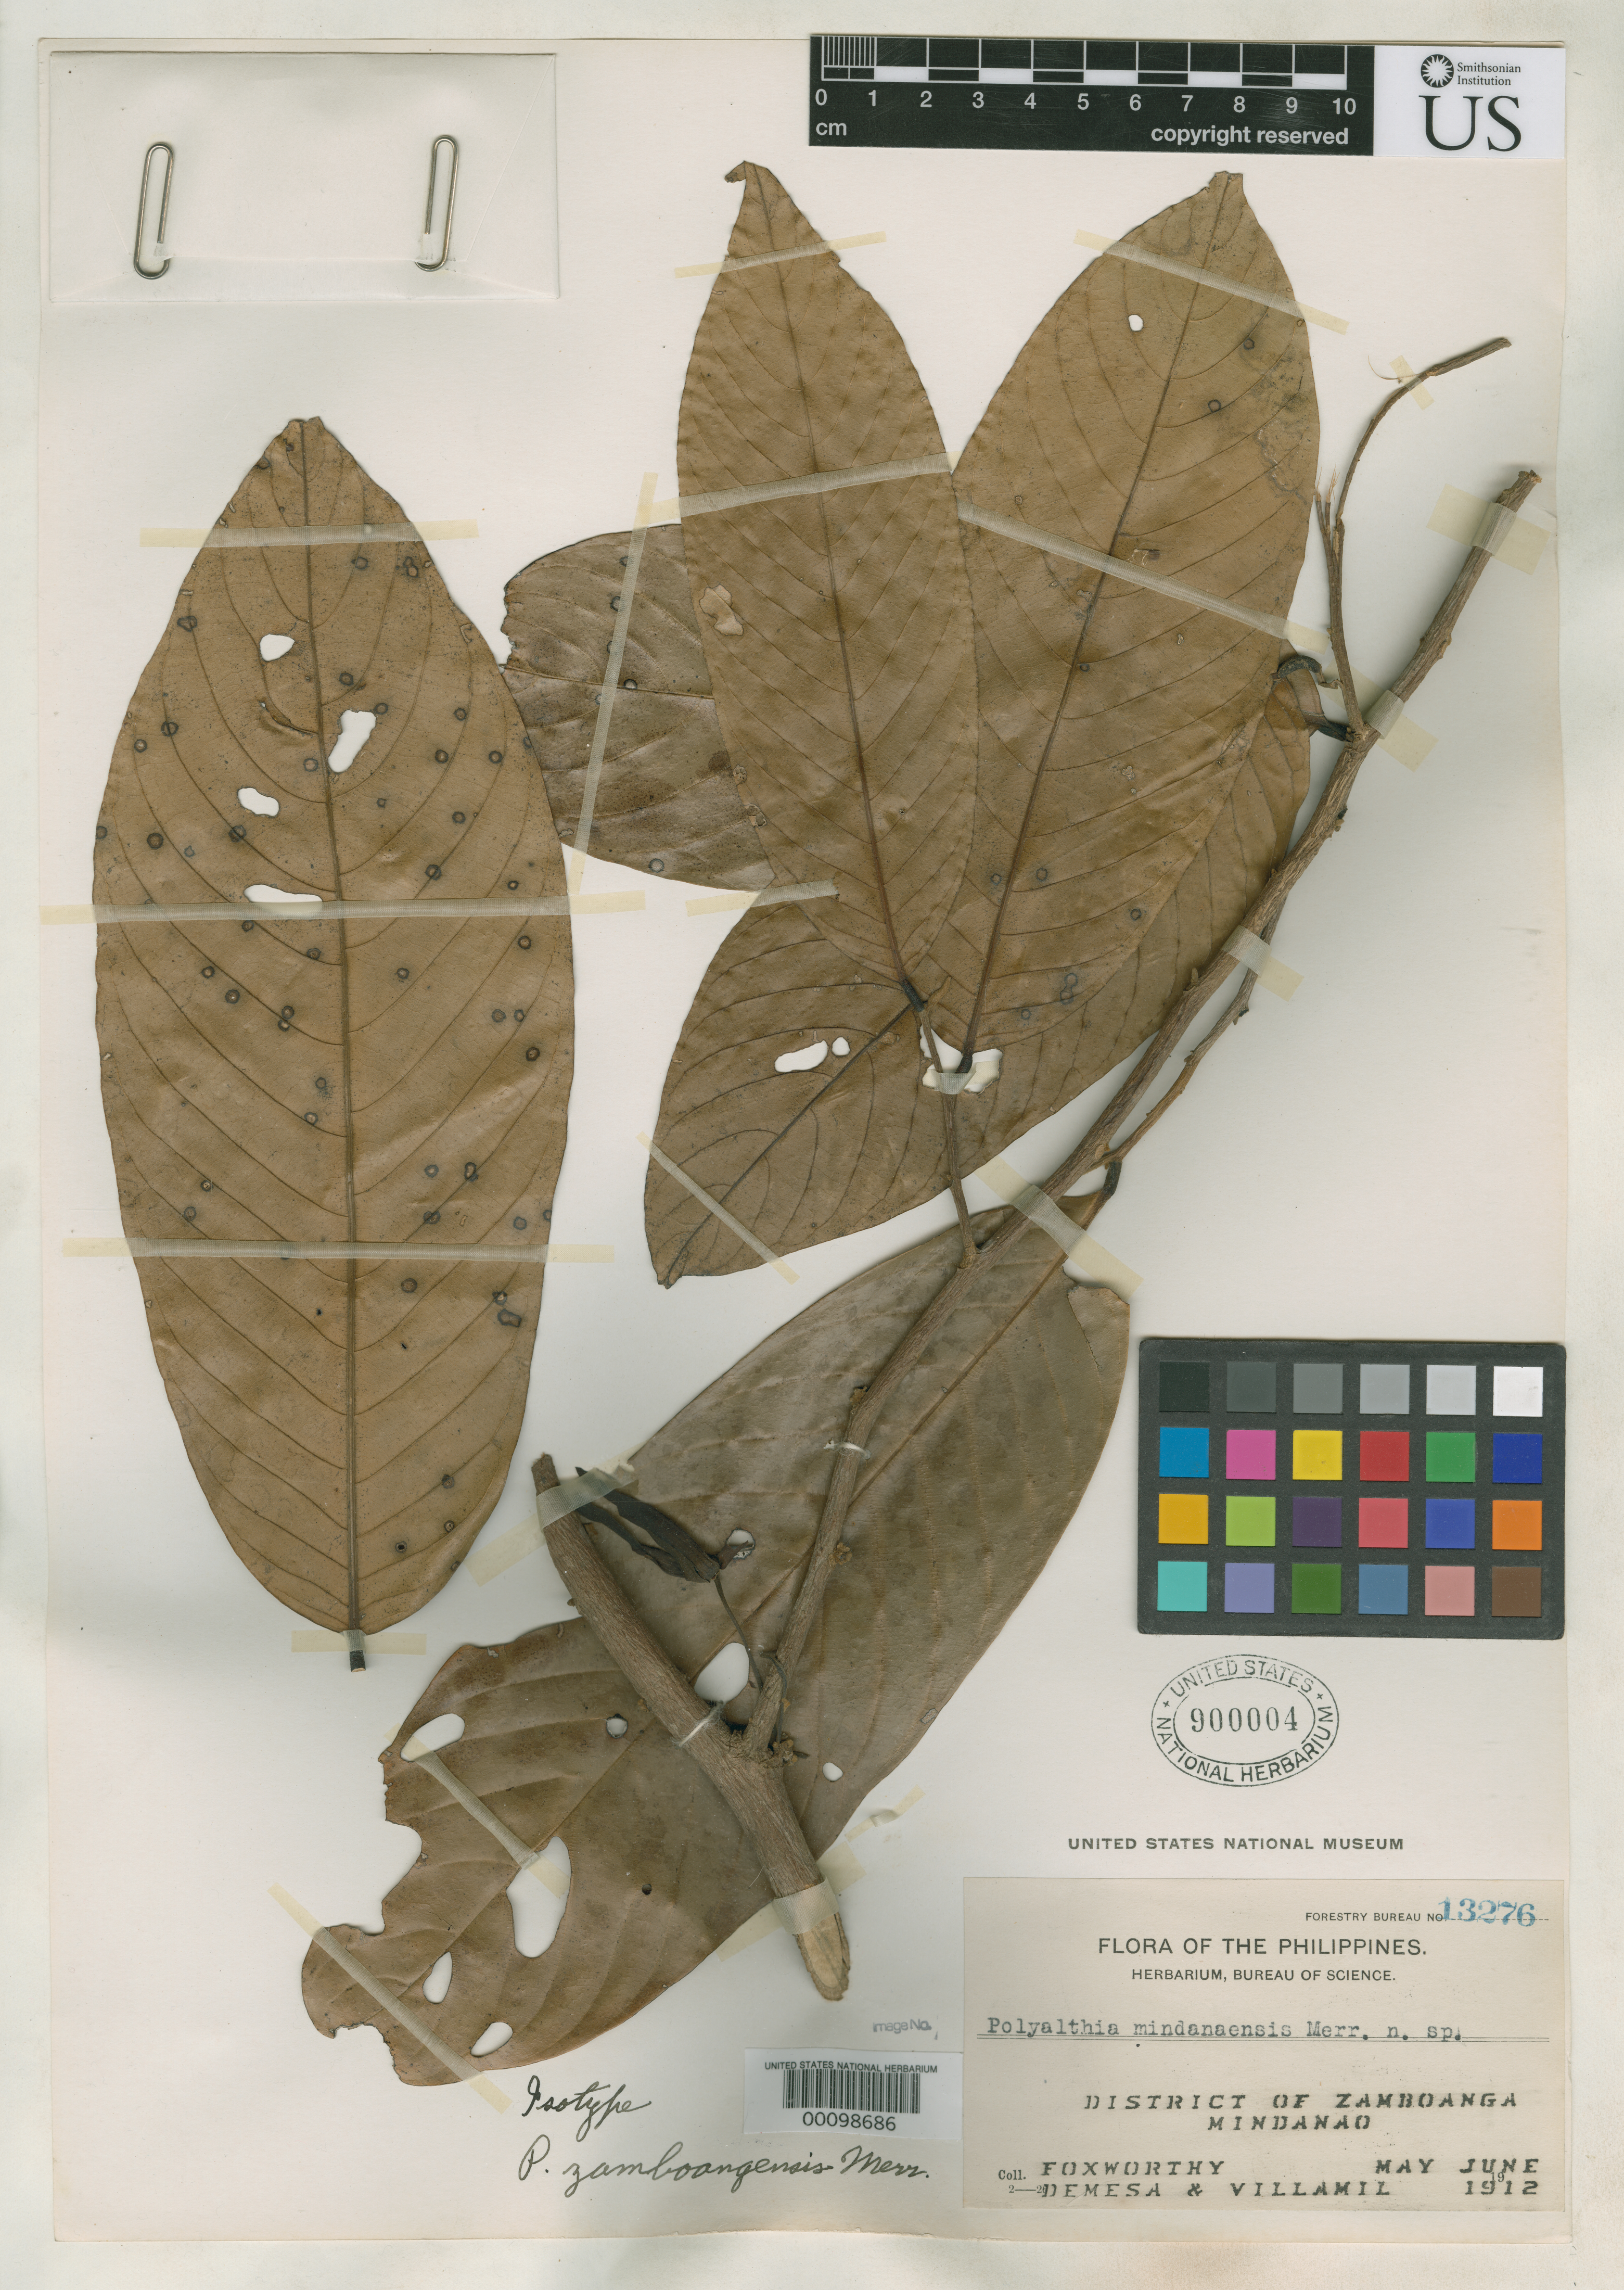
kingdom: Plantae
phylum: Tracheophyta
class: Magnoliopsida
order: Magnoliales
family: Annonaceae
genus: Polyalthia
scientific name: Polyalthia zamboangensis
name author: Merr.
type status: Isotype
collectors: F. W. Foxworthy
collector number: For. Bur. 13276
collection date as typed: May 1912 to -- Jun 1912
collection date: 1912-05/1912-06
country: Philippines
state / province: Zamboanga Peninsula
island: Mindanao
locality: Tetuan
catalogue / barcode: US 900004